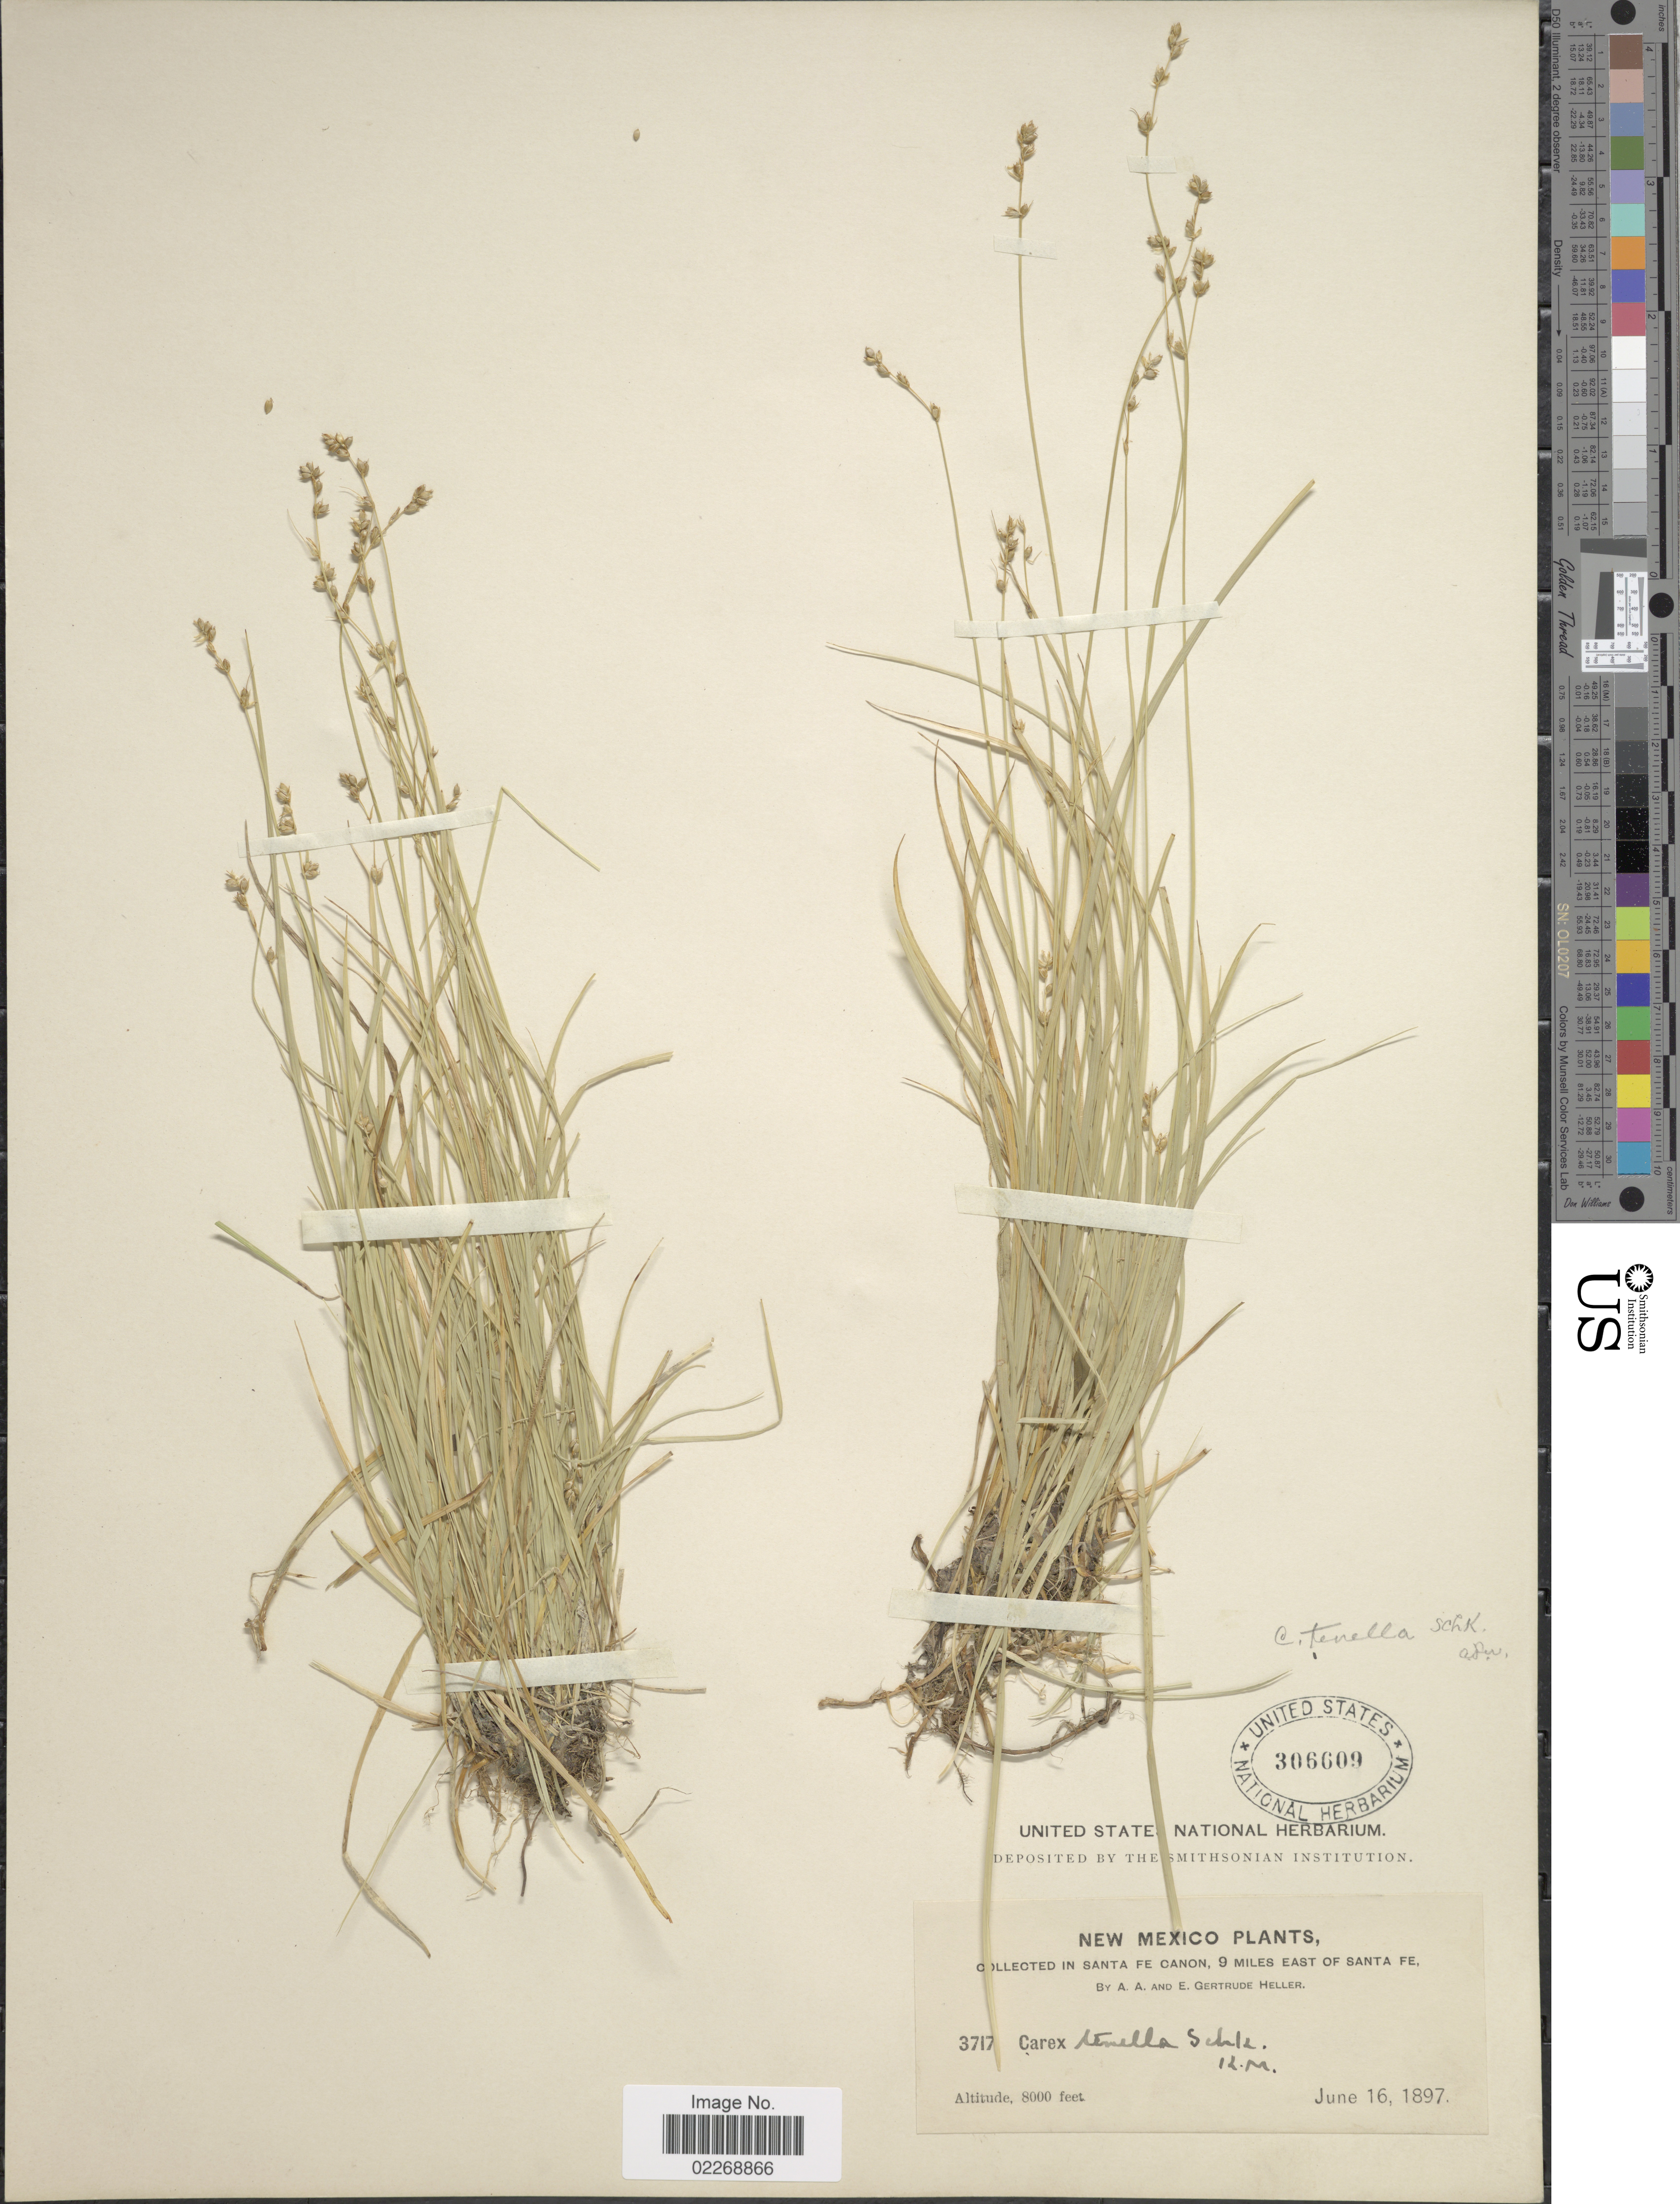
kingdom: Plantae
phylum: Tracheophyta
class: Liliopsida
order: Poales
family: Cyperaceae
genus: Carex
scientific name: Carex disperma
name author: Dewey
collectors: A. A. Heller & E. G. Heller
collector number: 3717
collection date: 1897-06-16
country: United States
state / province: New Mexico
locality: In Santa Fe Canon, 9 miles East of Santa Fe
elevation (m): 2438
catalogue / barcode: US 306609